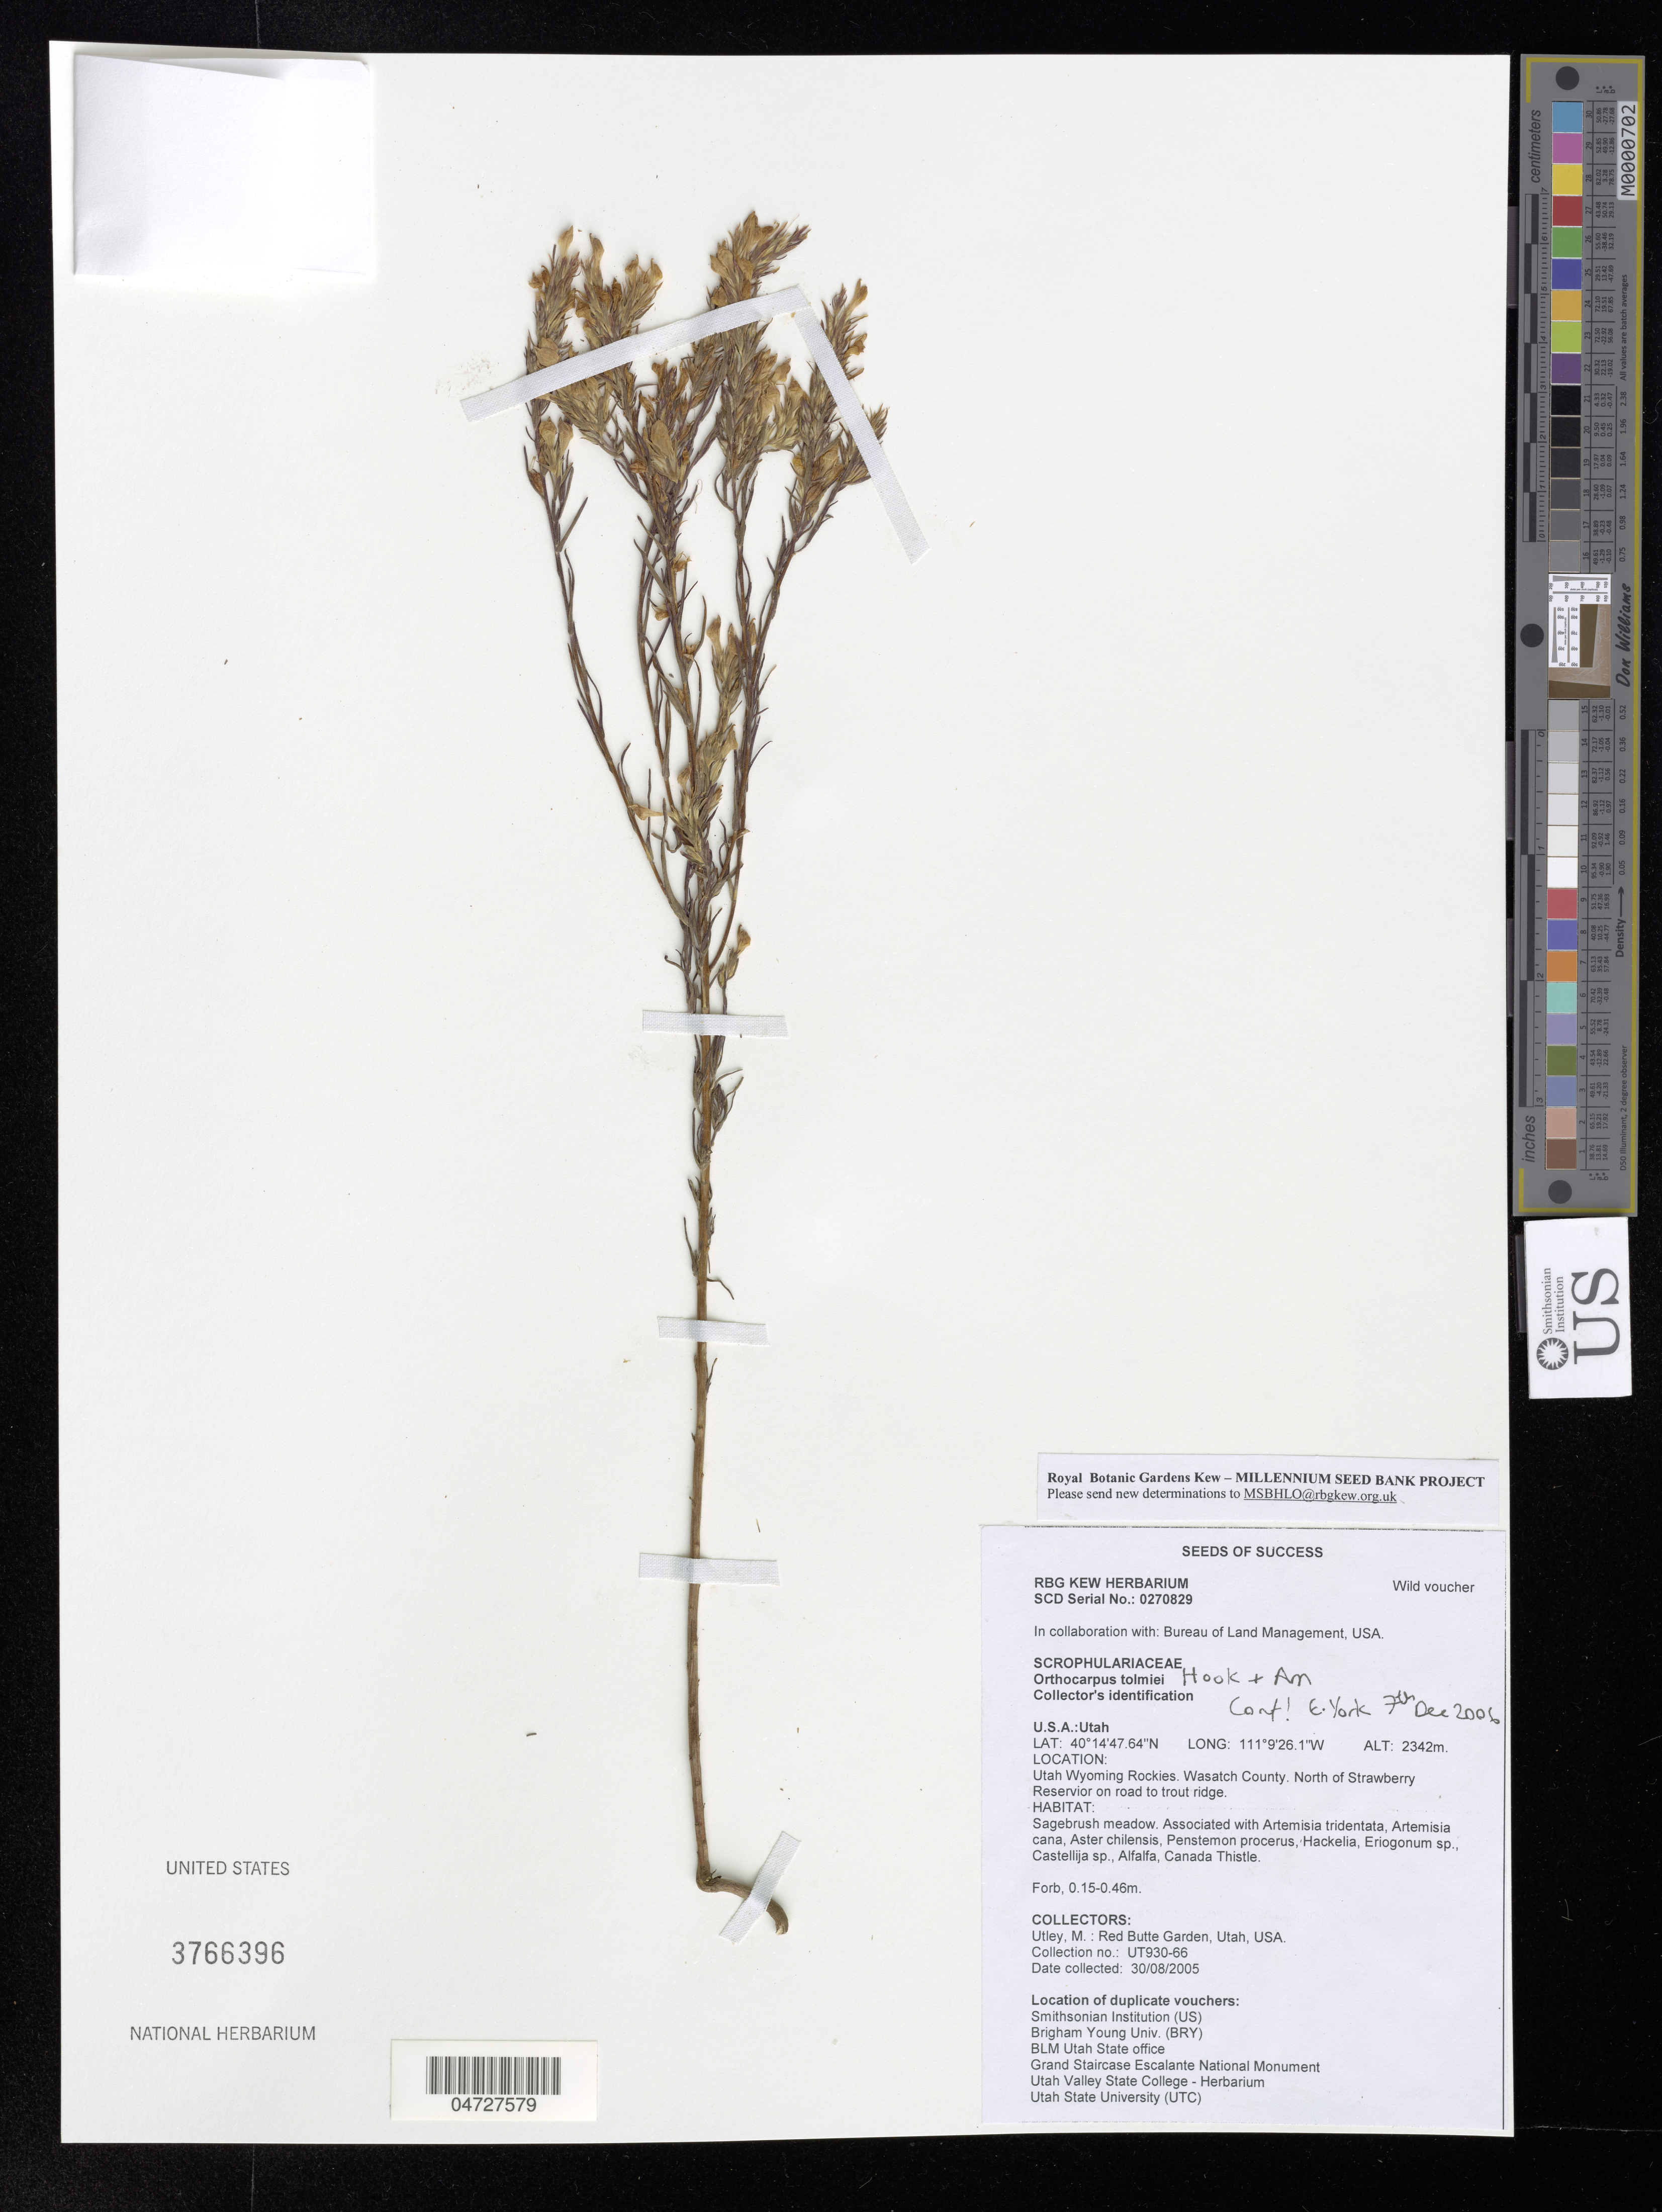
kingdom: Plantae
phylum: Tracheophyta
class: Magnoliopsida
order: Lamiales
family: Orobanchaceae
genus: Orthocarpus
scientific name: Orthocarpus tolmiei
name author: Hook. & Arn.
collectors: M. Utley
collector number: UT930-66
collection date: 2005-08-30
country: United States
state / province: Utah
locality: Utah Wyoming Rockies. Wasatch County. North of Strawberry Reservior on road to trout ridge.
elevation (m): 2342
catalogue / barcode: US 3766396